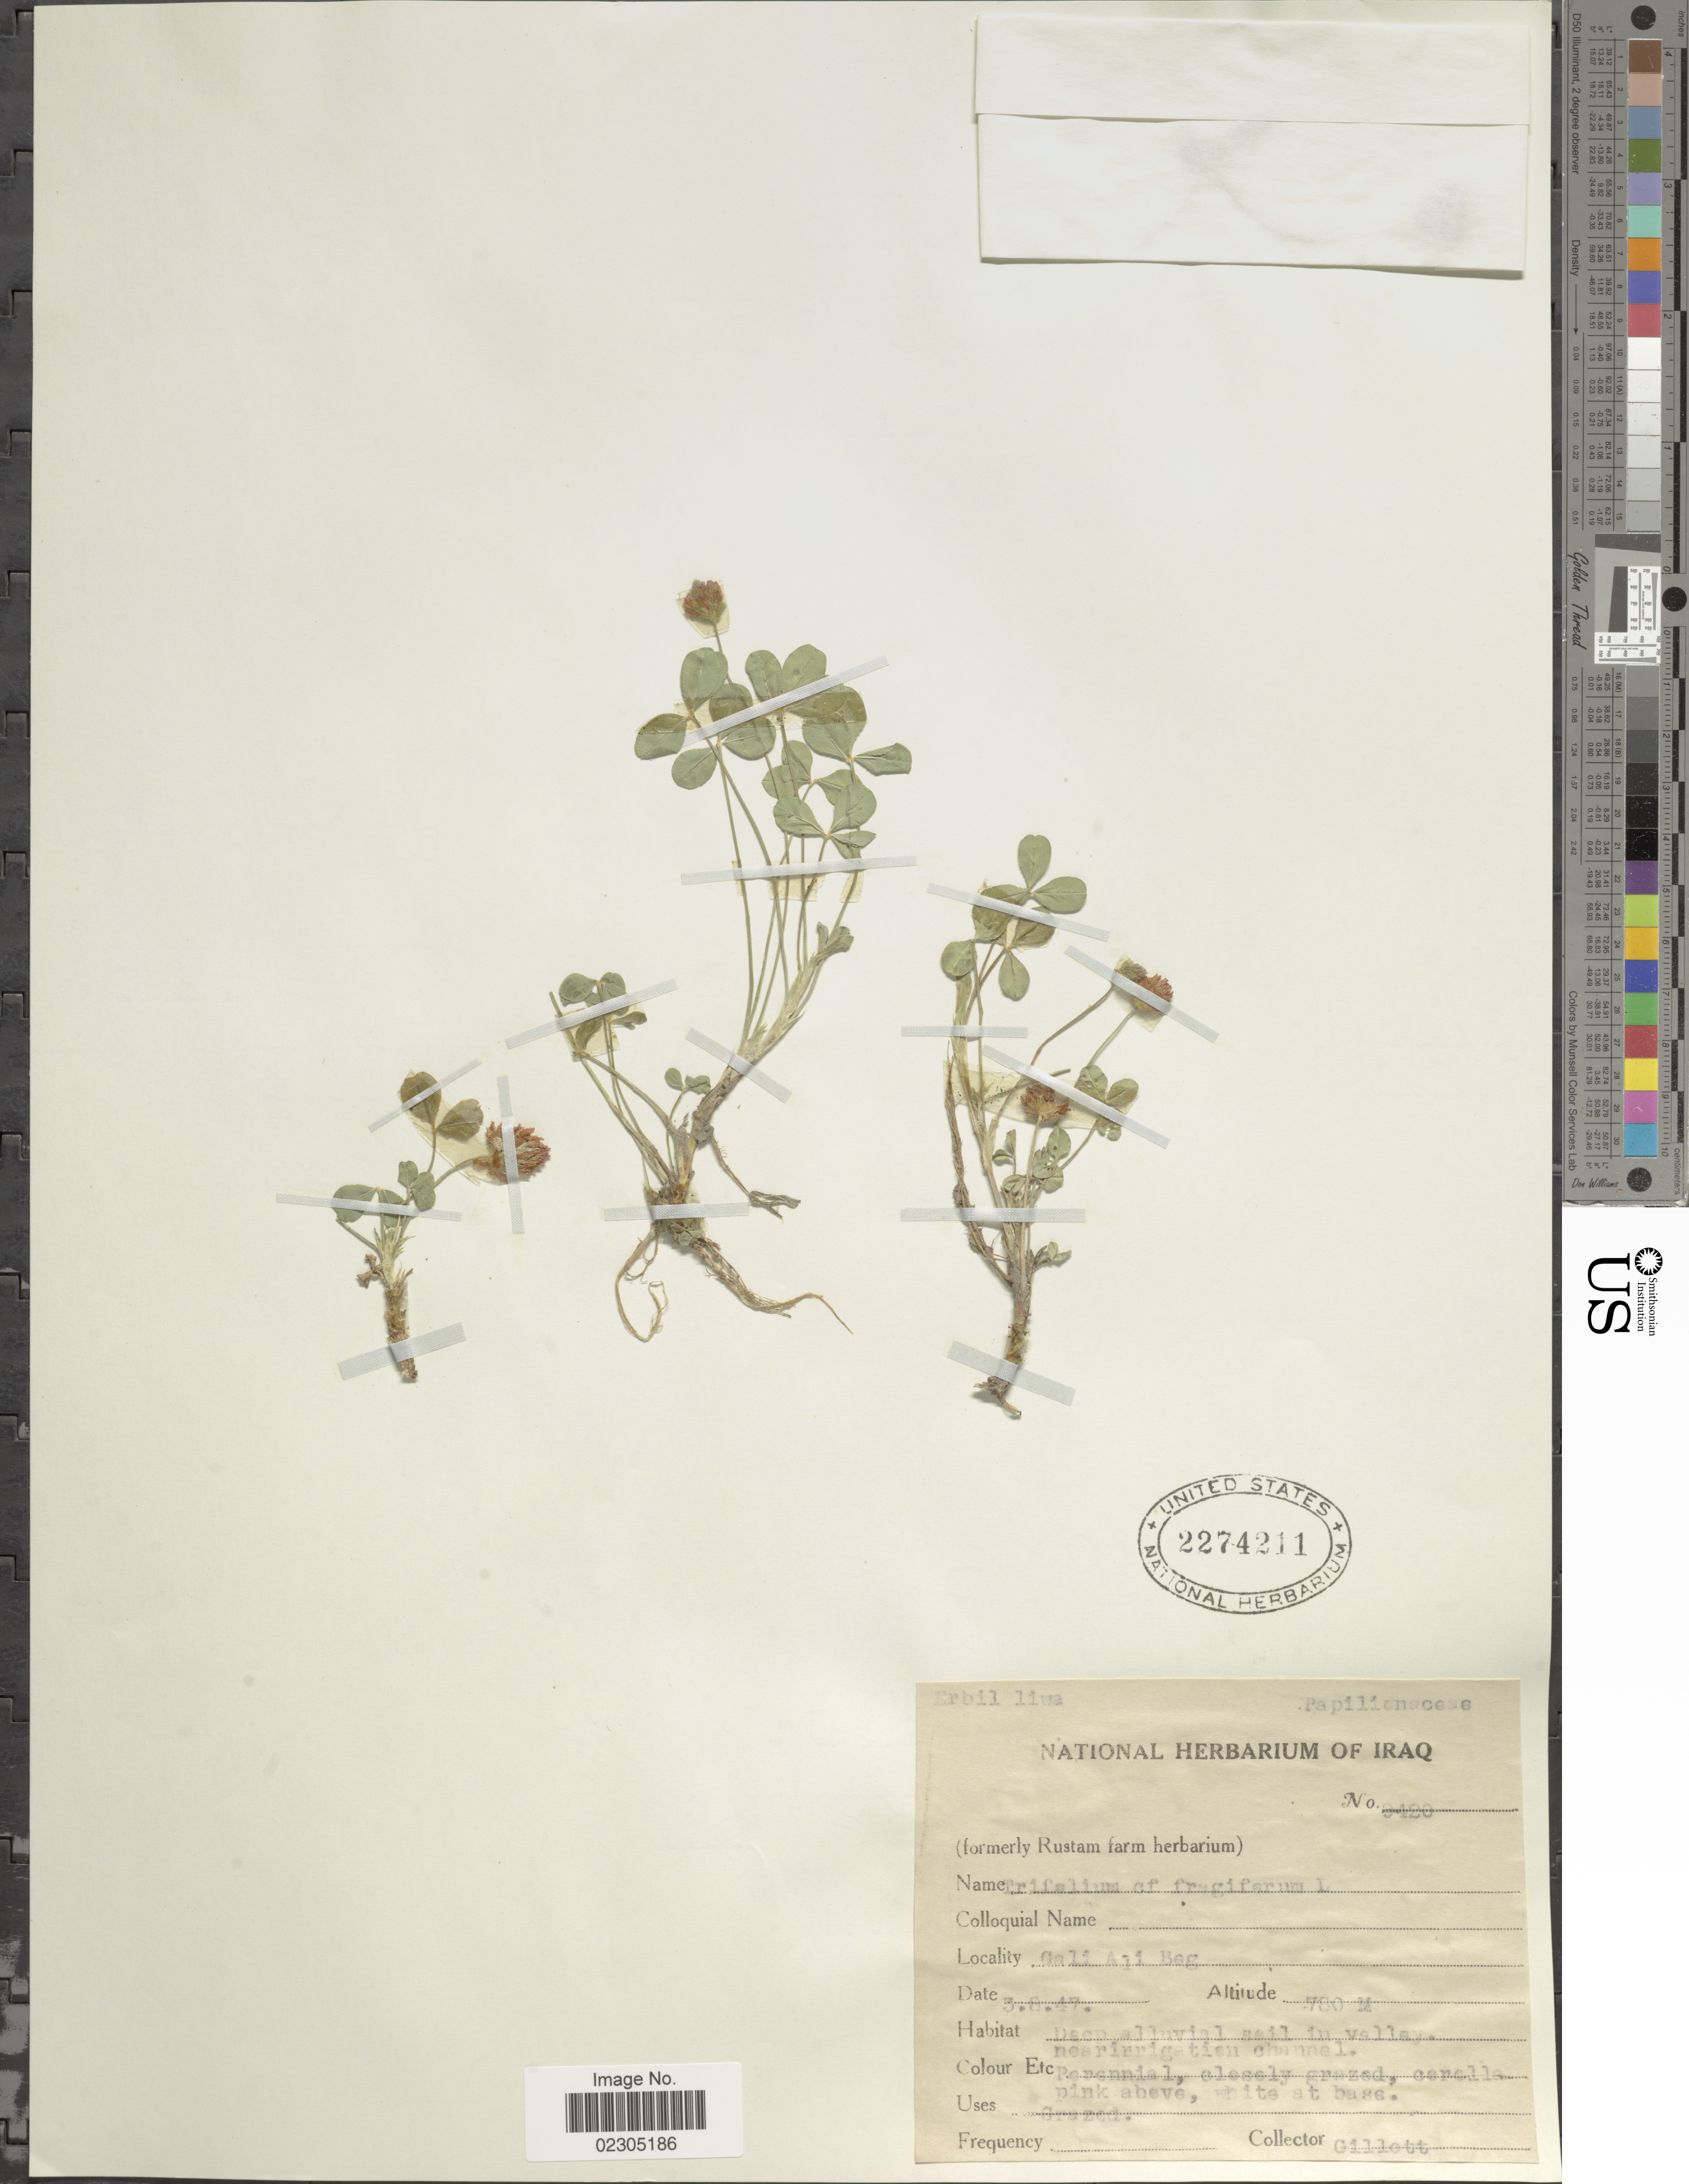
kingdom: Plantae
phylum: Tracheophyta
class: Magnoliopsida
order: Fabales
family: Fabaceae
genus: Trifolium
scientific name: Trifolium fragiferum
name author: L.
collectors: Gillett, --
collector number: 9120*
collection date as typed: Transcribed d/m/y: 3/8/7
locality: Gali Ali Beg.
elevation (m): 780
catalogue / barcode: US 2274211